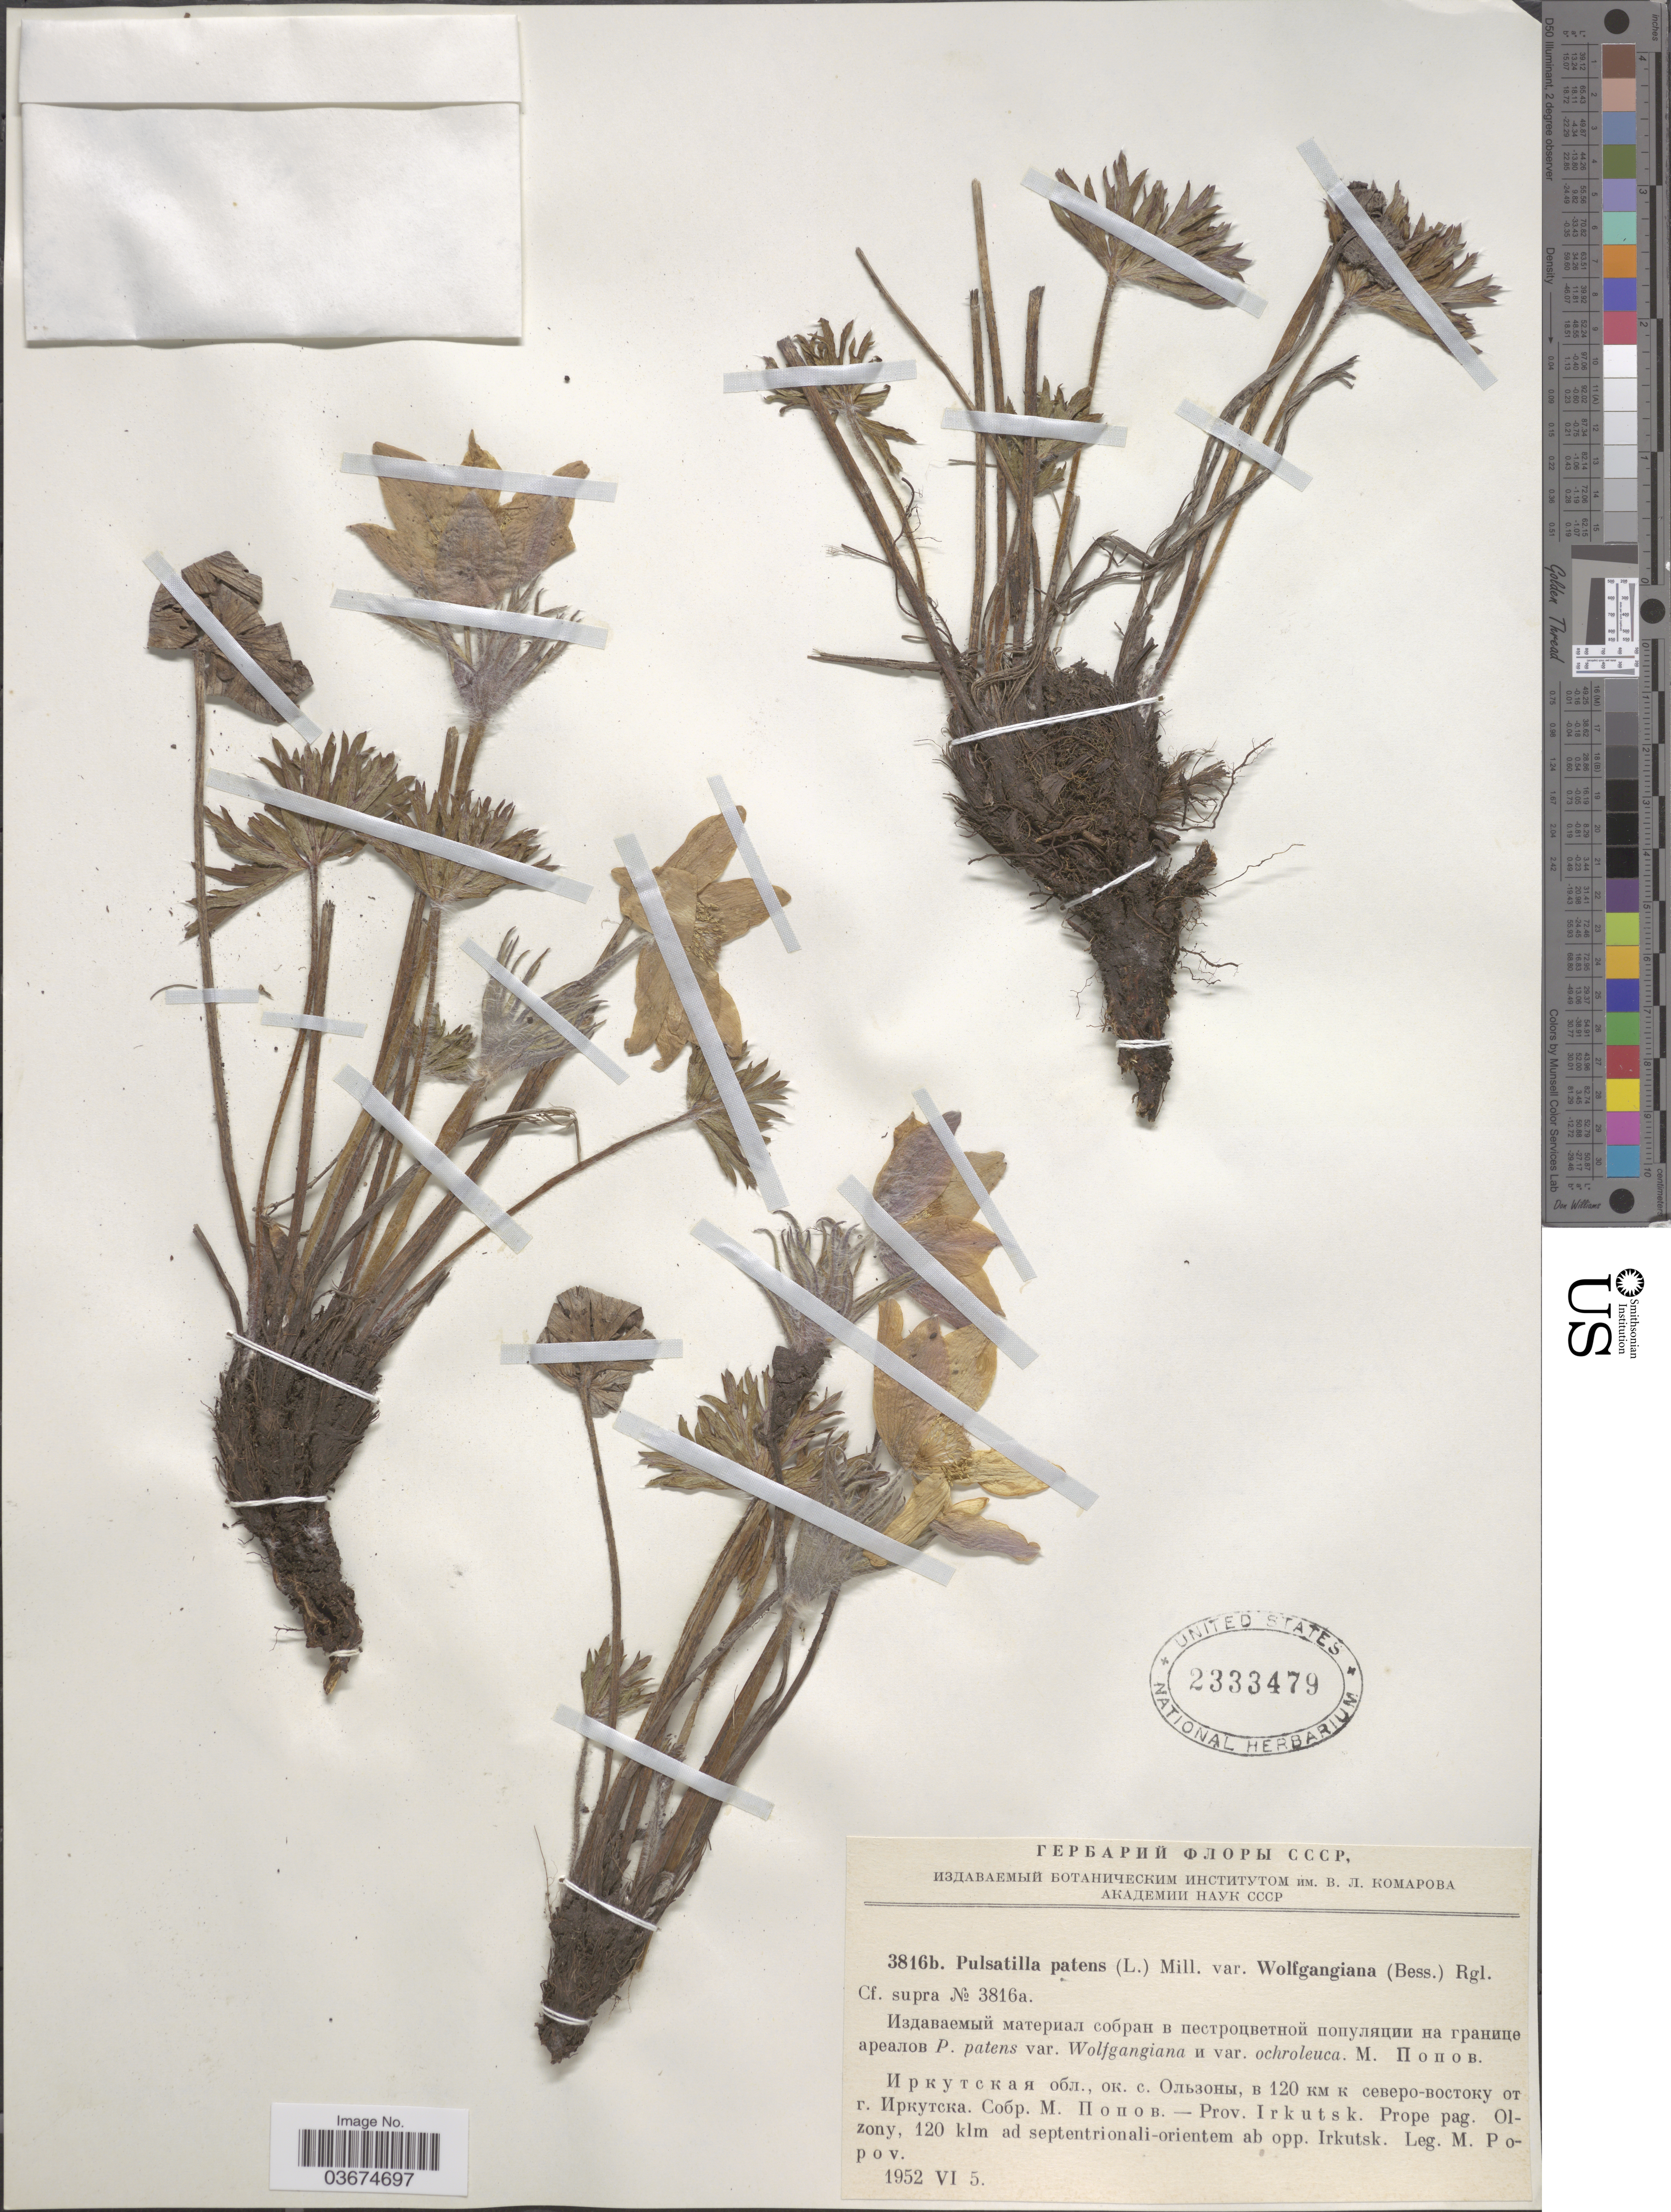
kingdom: Plantae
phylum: Tracheophyta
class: Magnoliopsida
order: Ranunculales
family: Ranunculaceae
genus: Pulsatilla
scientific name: Pulsatilla patens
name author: (L.) Mill.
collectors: M. Popov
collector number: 3816b.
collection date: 1952-06-05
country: Russian Federation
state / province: Irkutsk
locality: Prope pag. Olzony, 120 klm ad septentrionali-orientem ab opp. Irkutsk.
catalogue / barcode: US 2333479